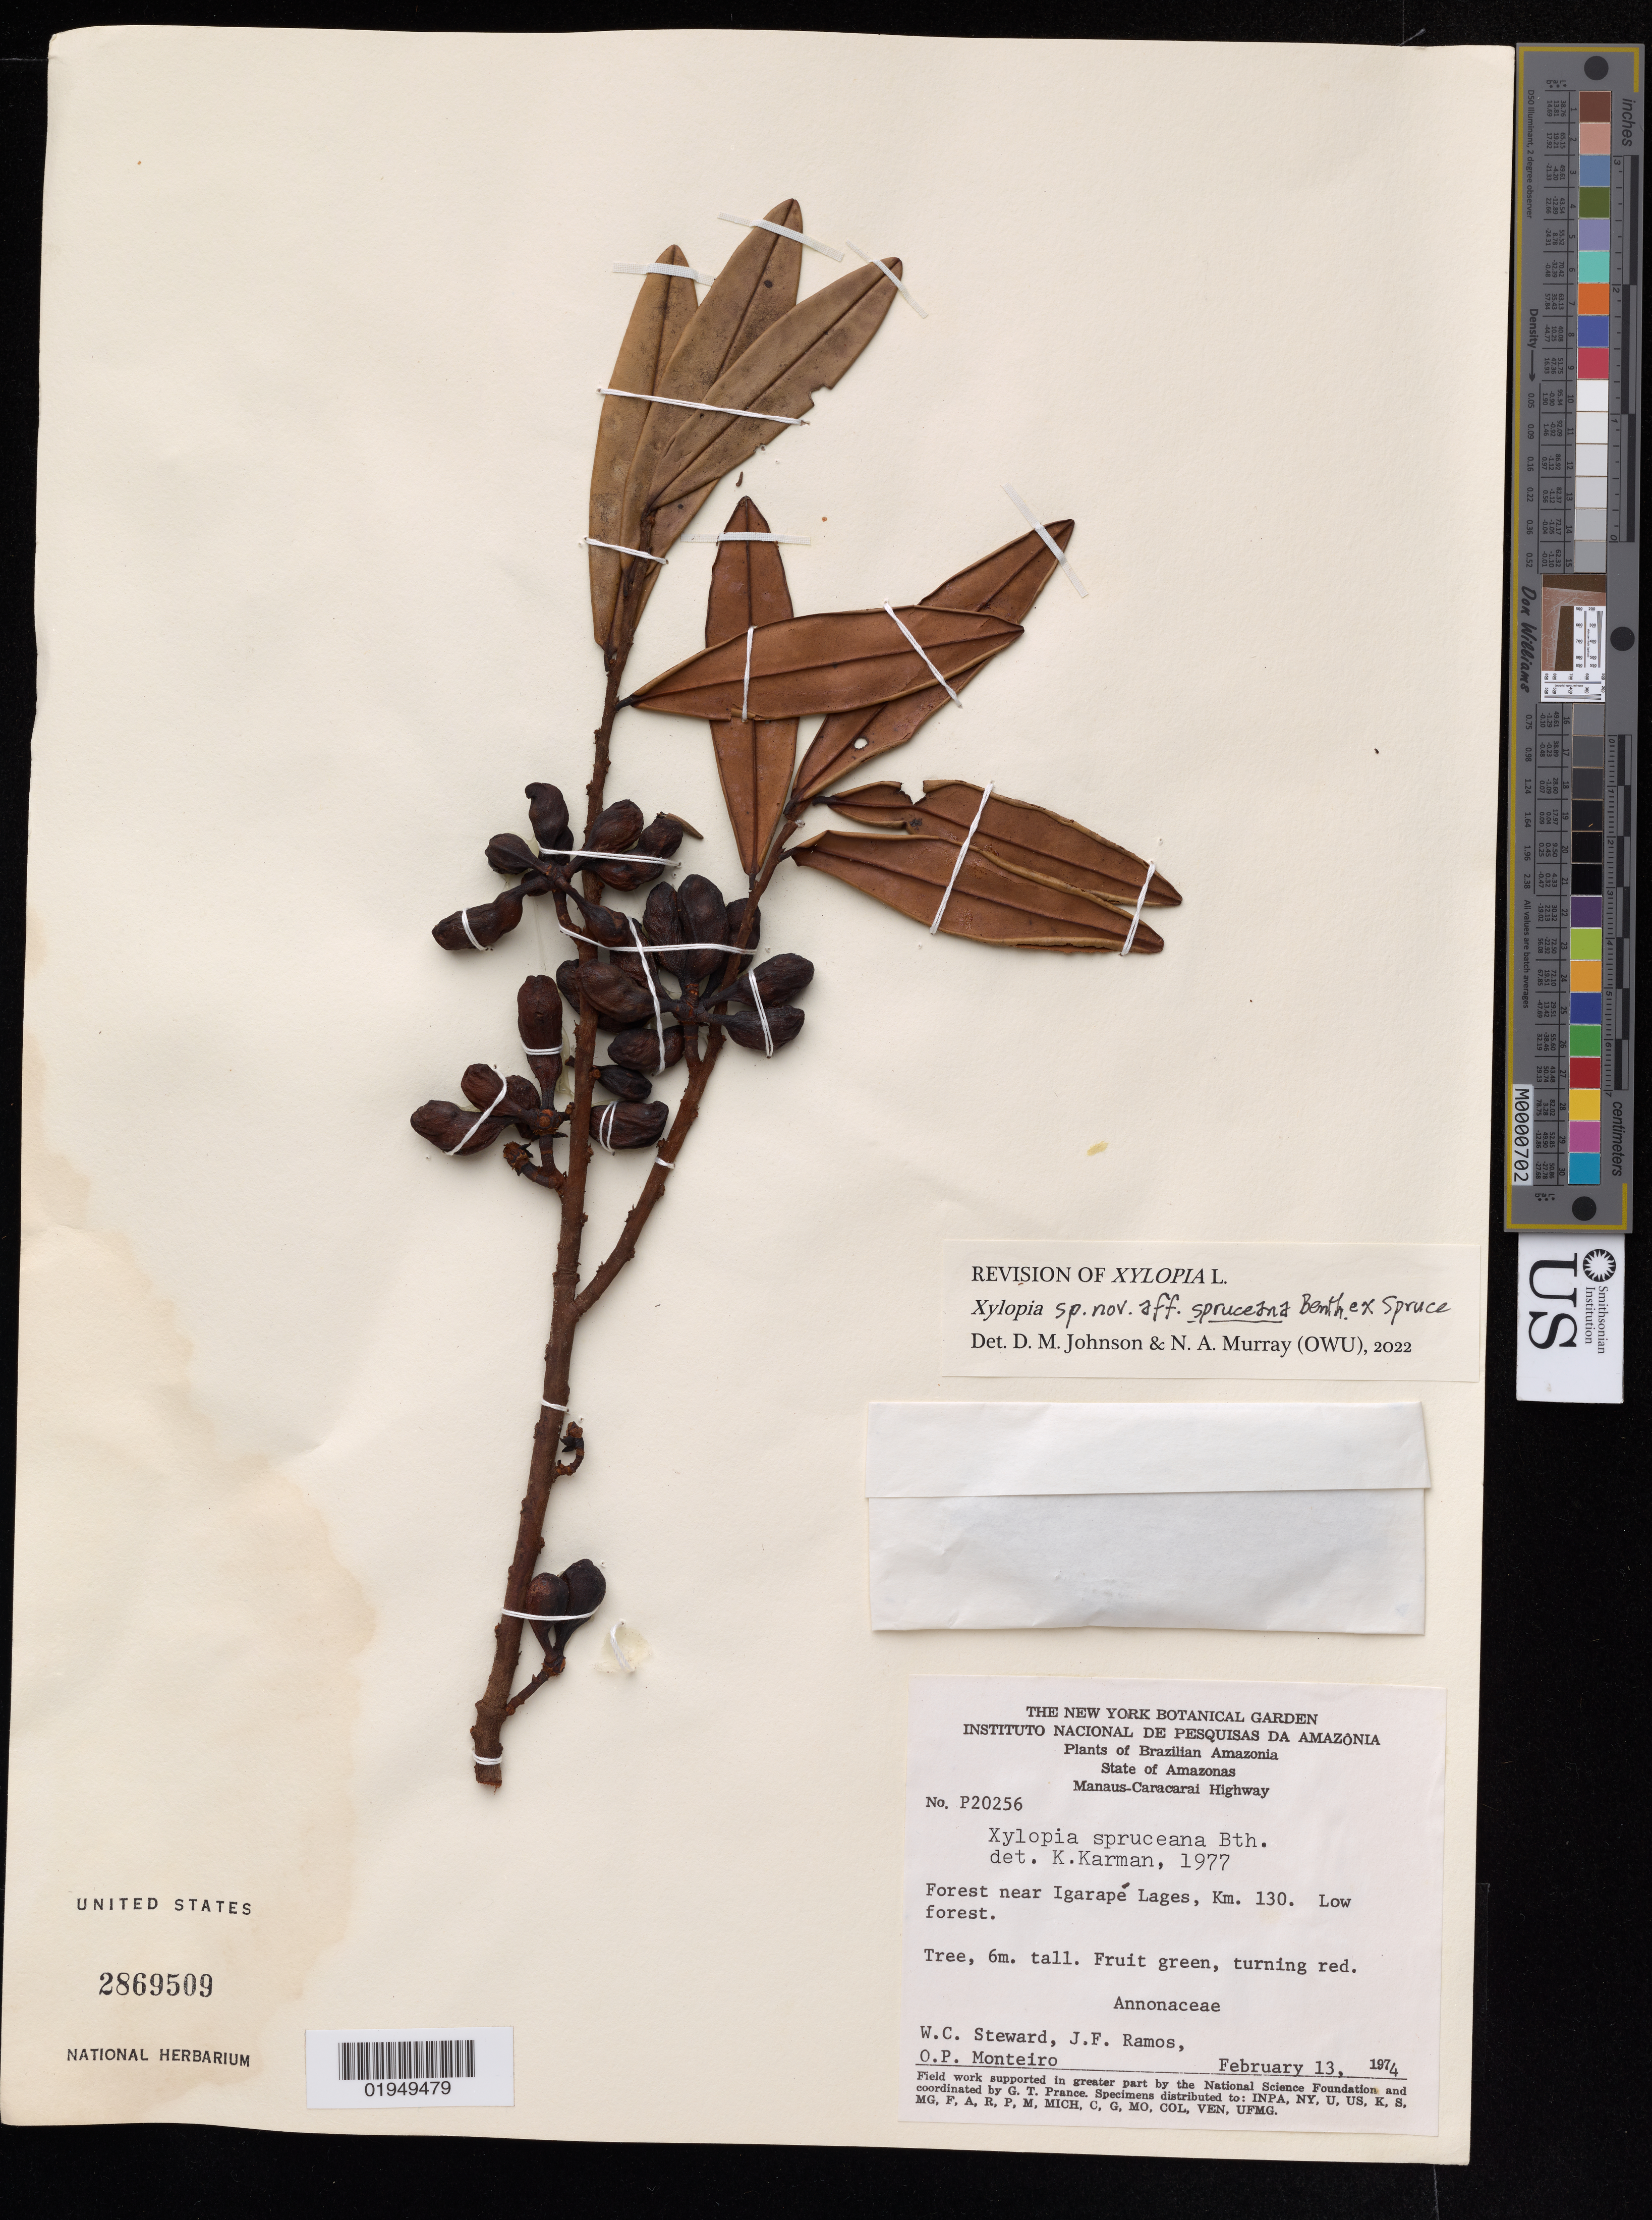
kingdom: Plantae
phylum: Tracheophyta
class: Magnoliopsida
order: Magnoliales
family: Annonaceae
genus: Xylopia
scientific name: Xylopia spruceana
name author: Benth. ex Spruce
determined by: Johnson, D. M.; Murray, N. A.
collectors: W. C. Steward, J. F. Ramos & O. P. Monteiro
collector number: P20256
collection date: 1974-02-13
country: Brazil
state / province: Amazonas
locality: Forest near Igarapé Lages, km 130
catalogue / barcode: US 2869509